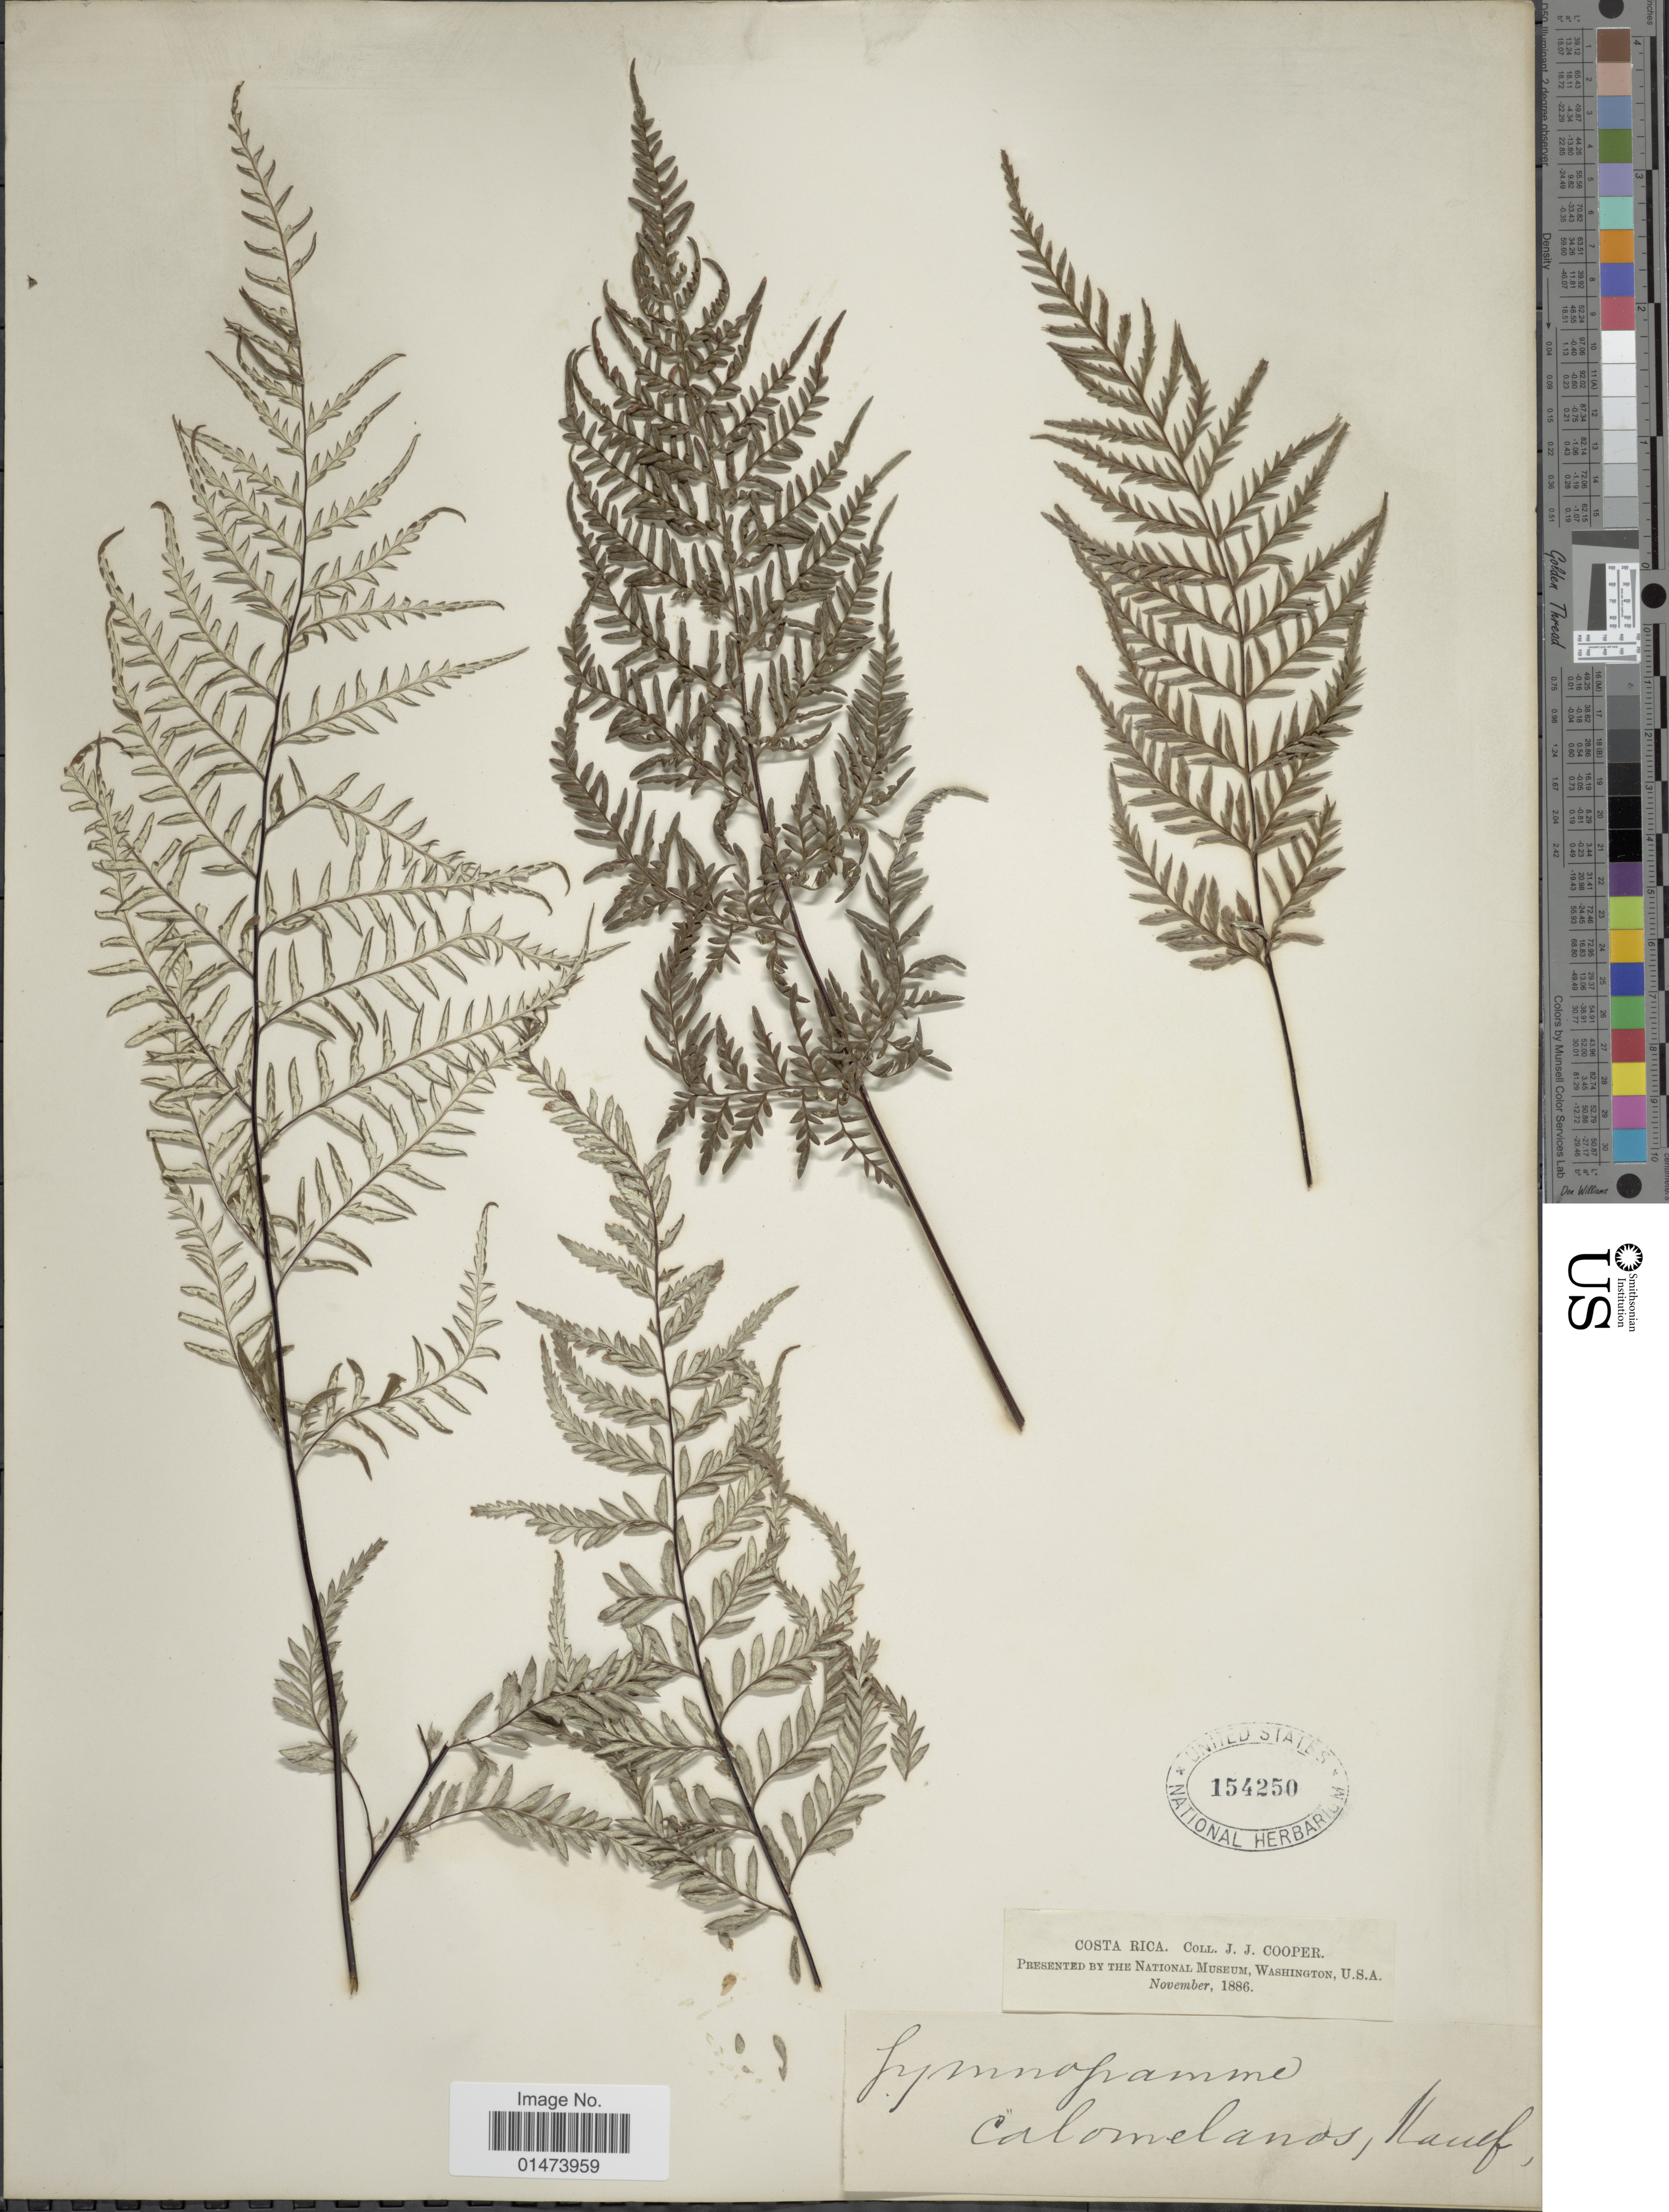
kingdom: Plantae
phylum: Tracheophyta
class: Polypodiopsida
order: Polypodiales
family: Pteridaceae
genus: Pityrogramma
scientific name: Pityrogramma calomelanos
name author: (L.) Link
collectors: J. J. Cooper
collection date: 1886-11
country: Costa Rica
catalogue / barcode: US 154250